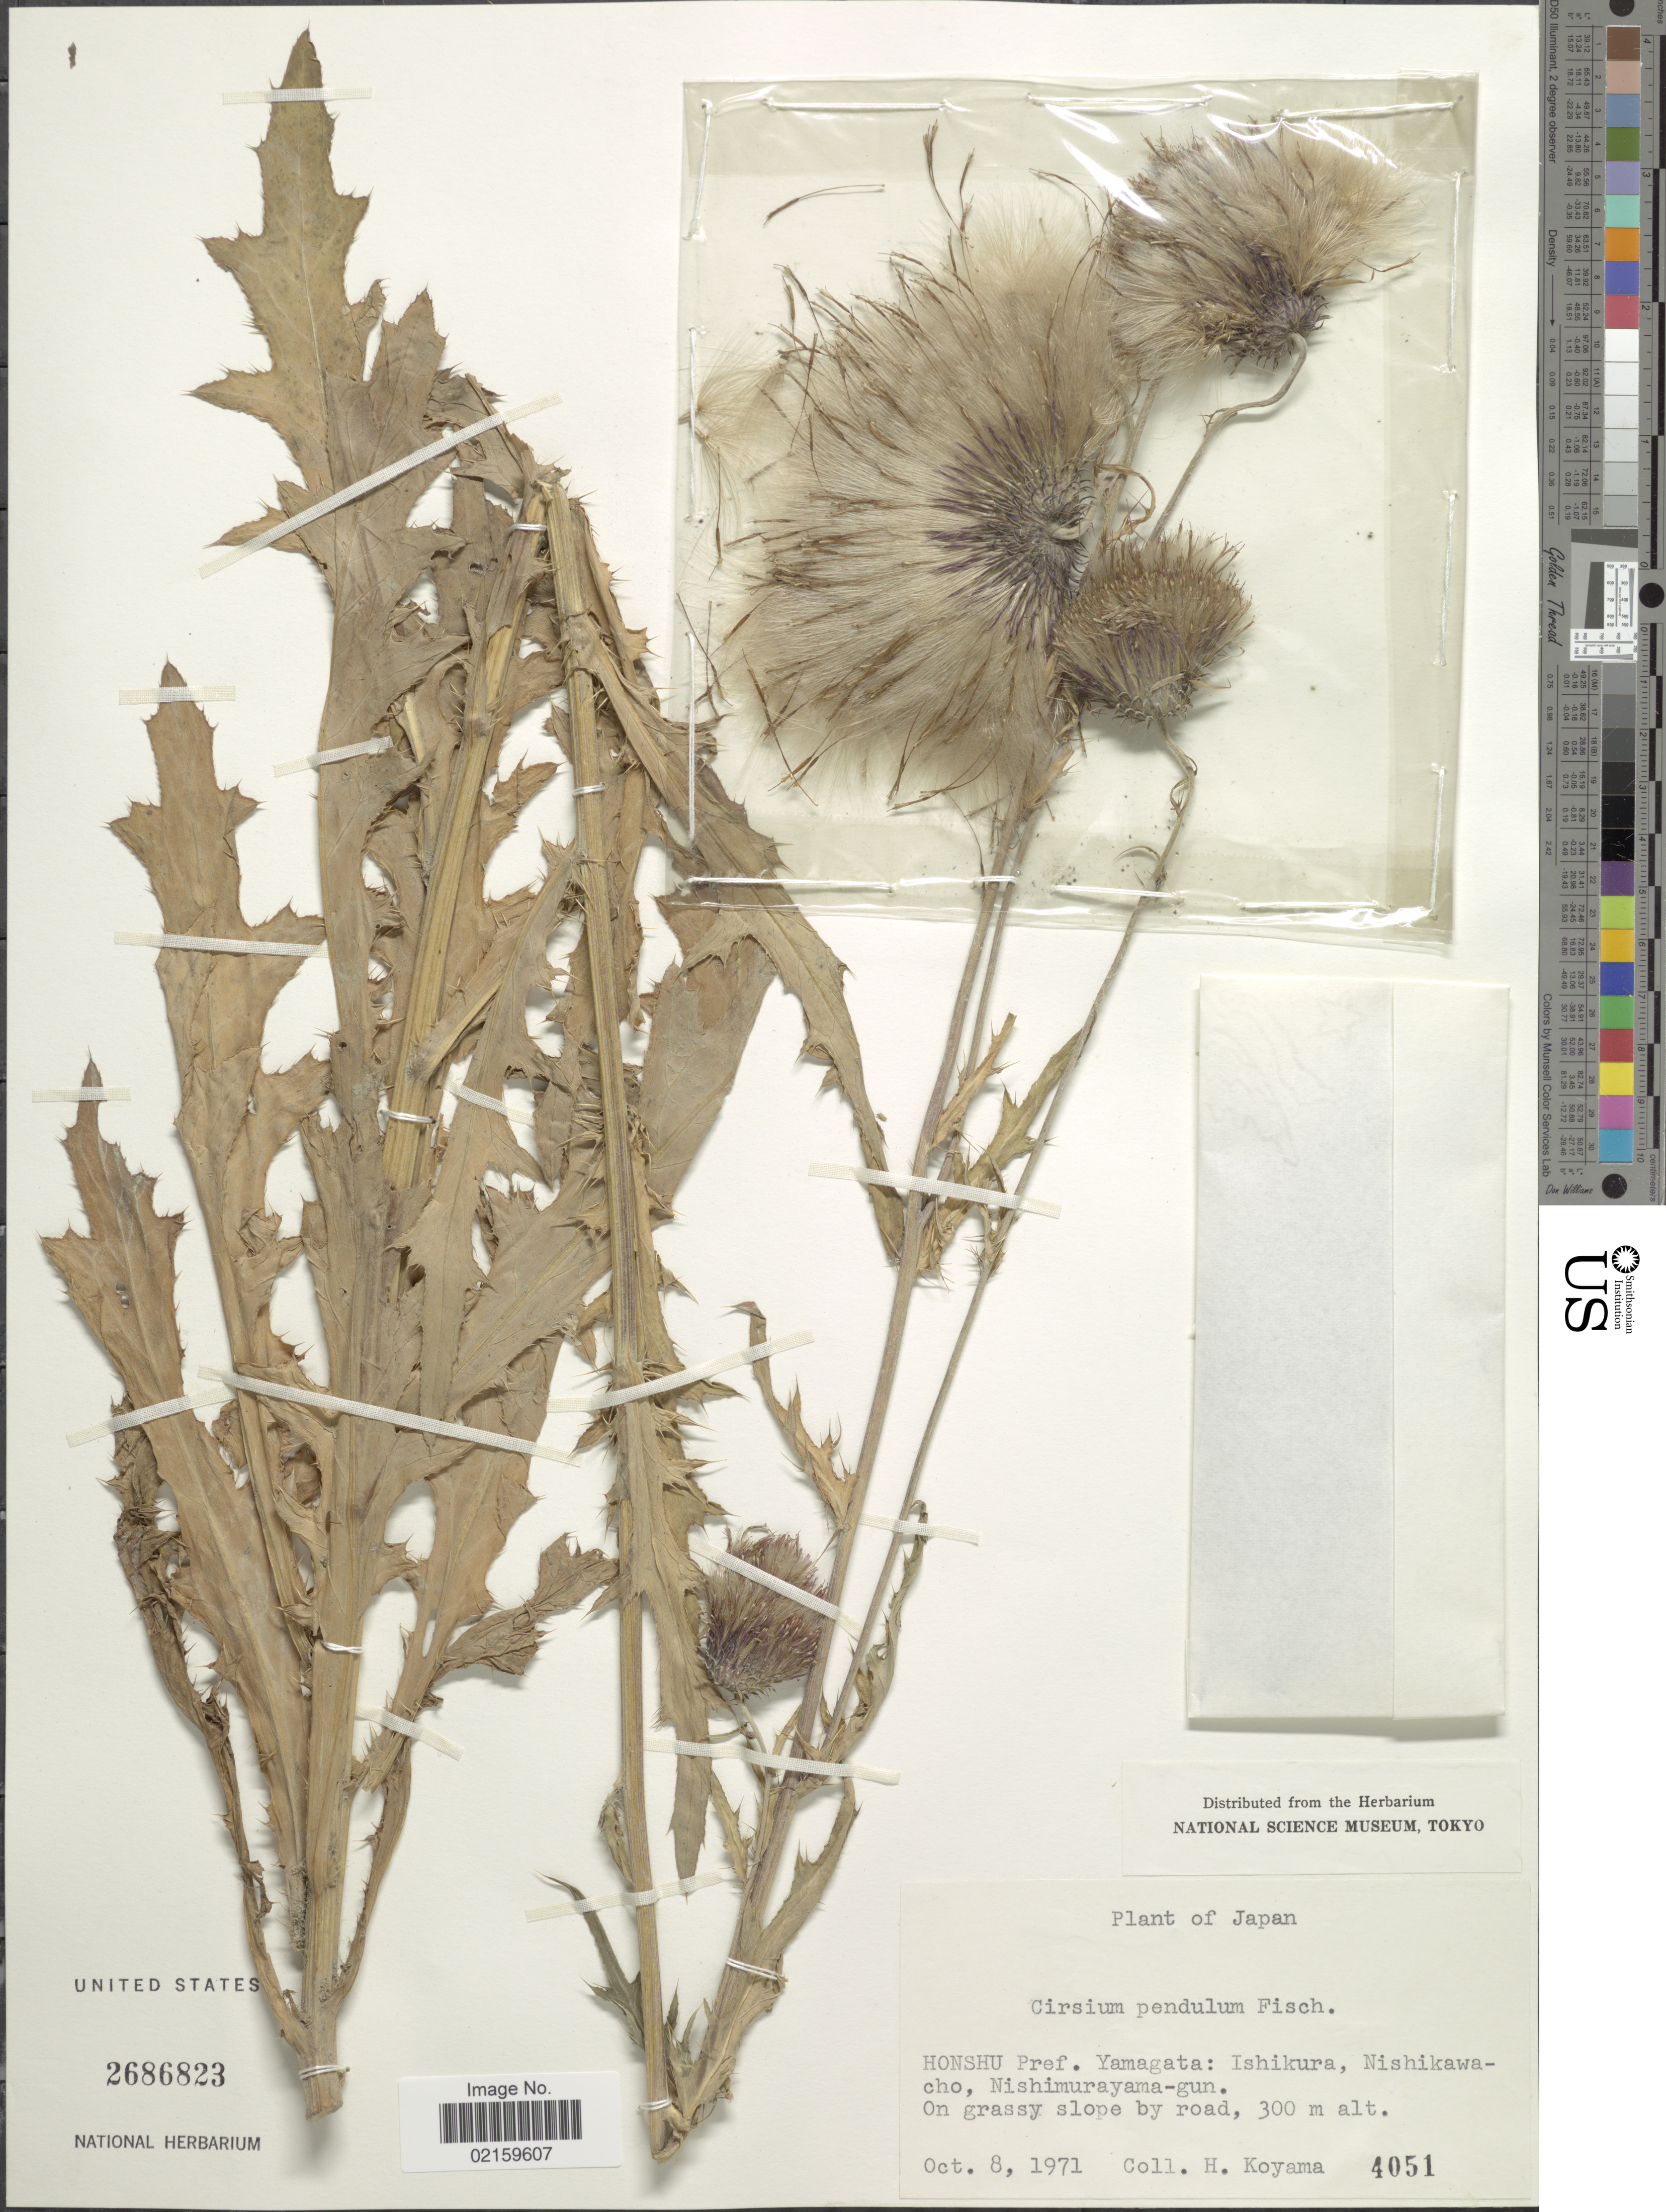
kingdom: Plantae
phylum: Tracheophyta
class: Magnoliopsida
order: Asterales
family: Asteraceae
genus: Cirsium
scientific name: Cirsium pendulum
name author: Fisch. ex DC.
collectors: H. Koyama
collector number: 4051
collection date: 1971-10-08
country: Japan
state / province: Yamagata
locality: Honshu Pref. Yamagata: Ishikura, Nishikawa-cho, Nishimurayama-gun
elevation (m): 300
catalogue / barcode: US 2686823